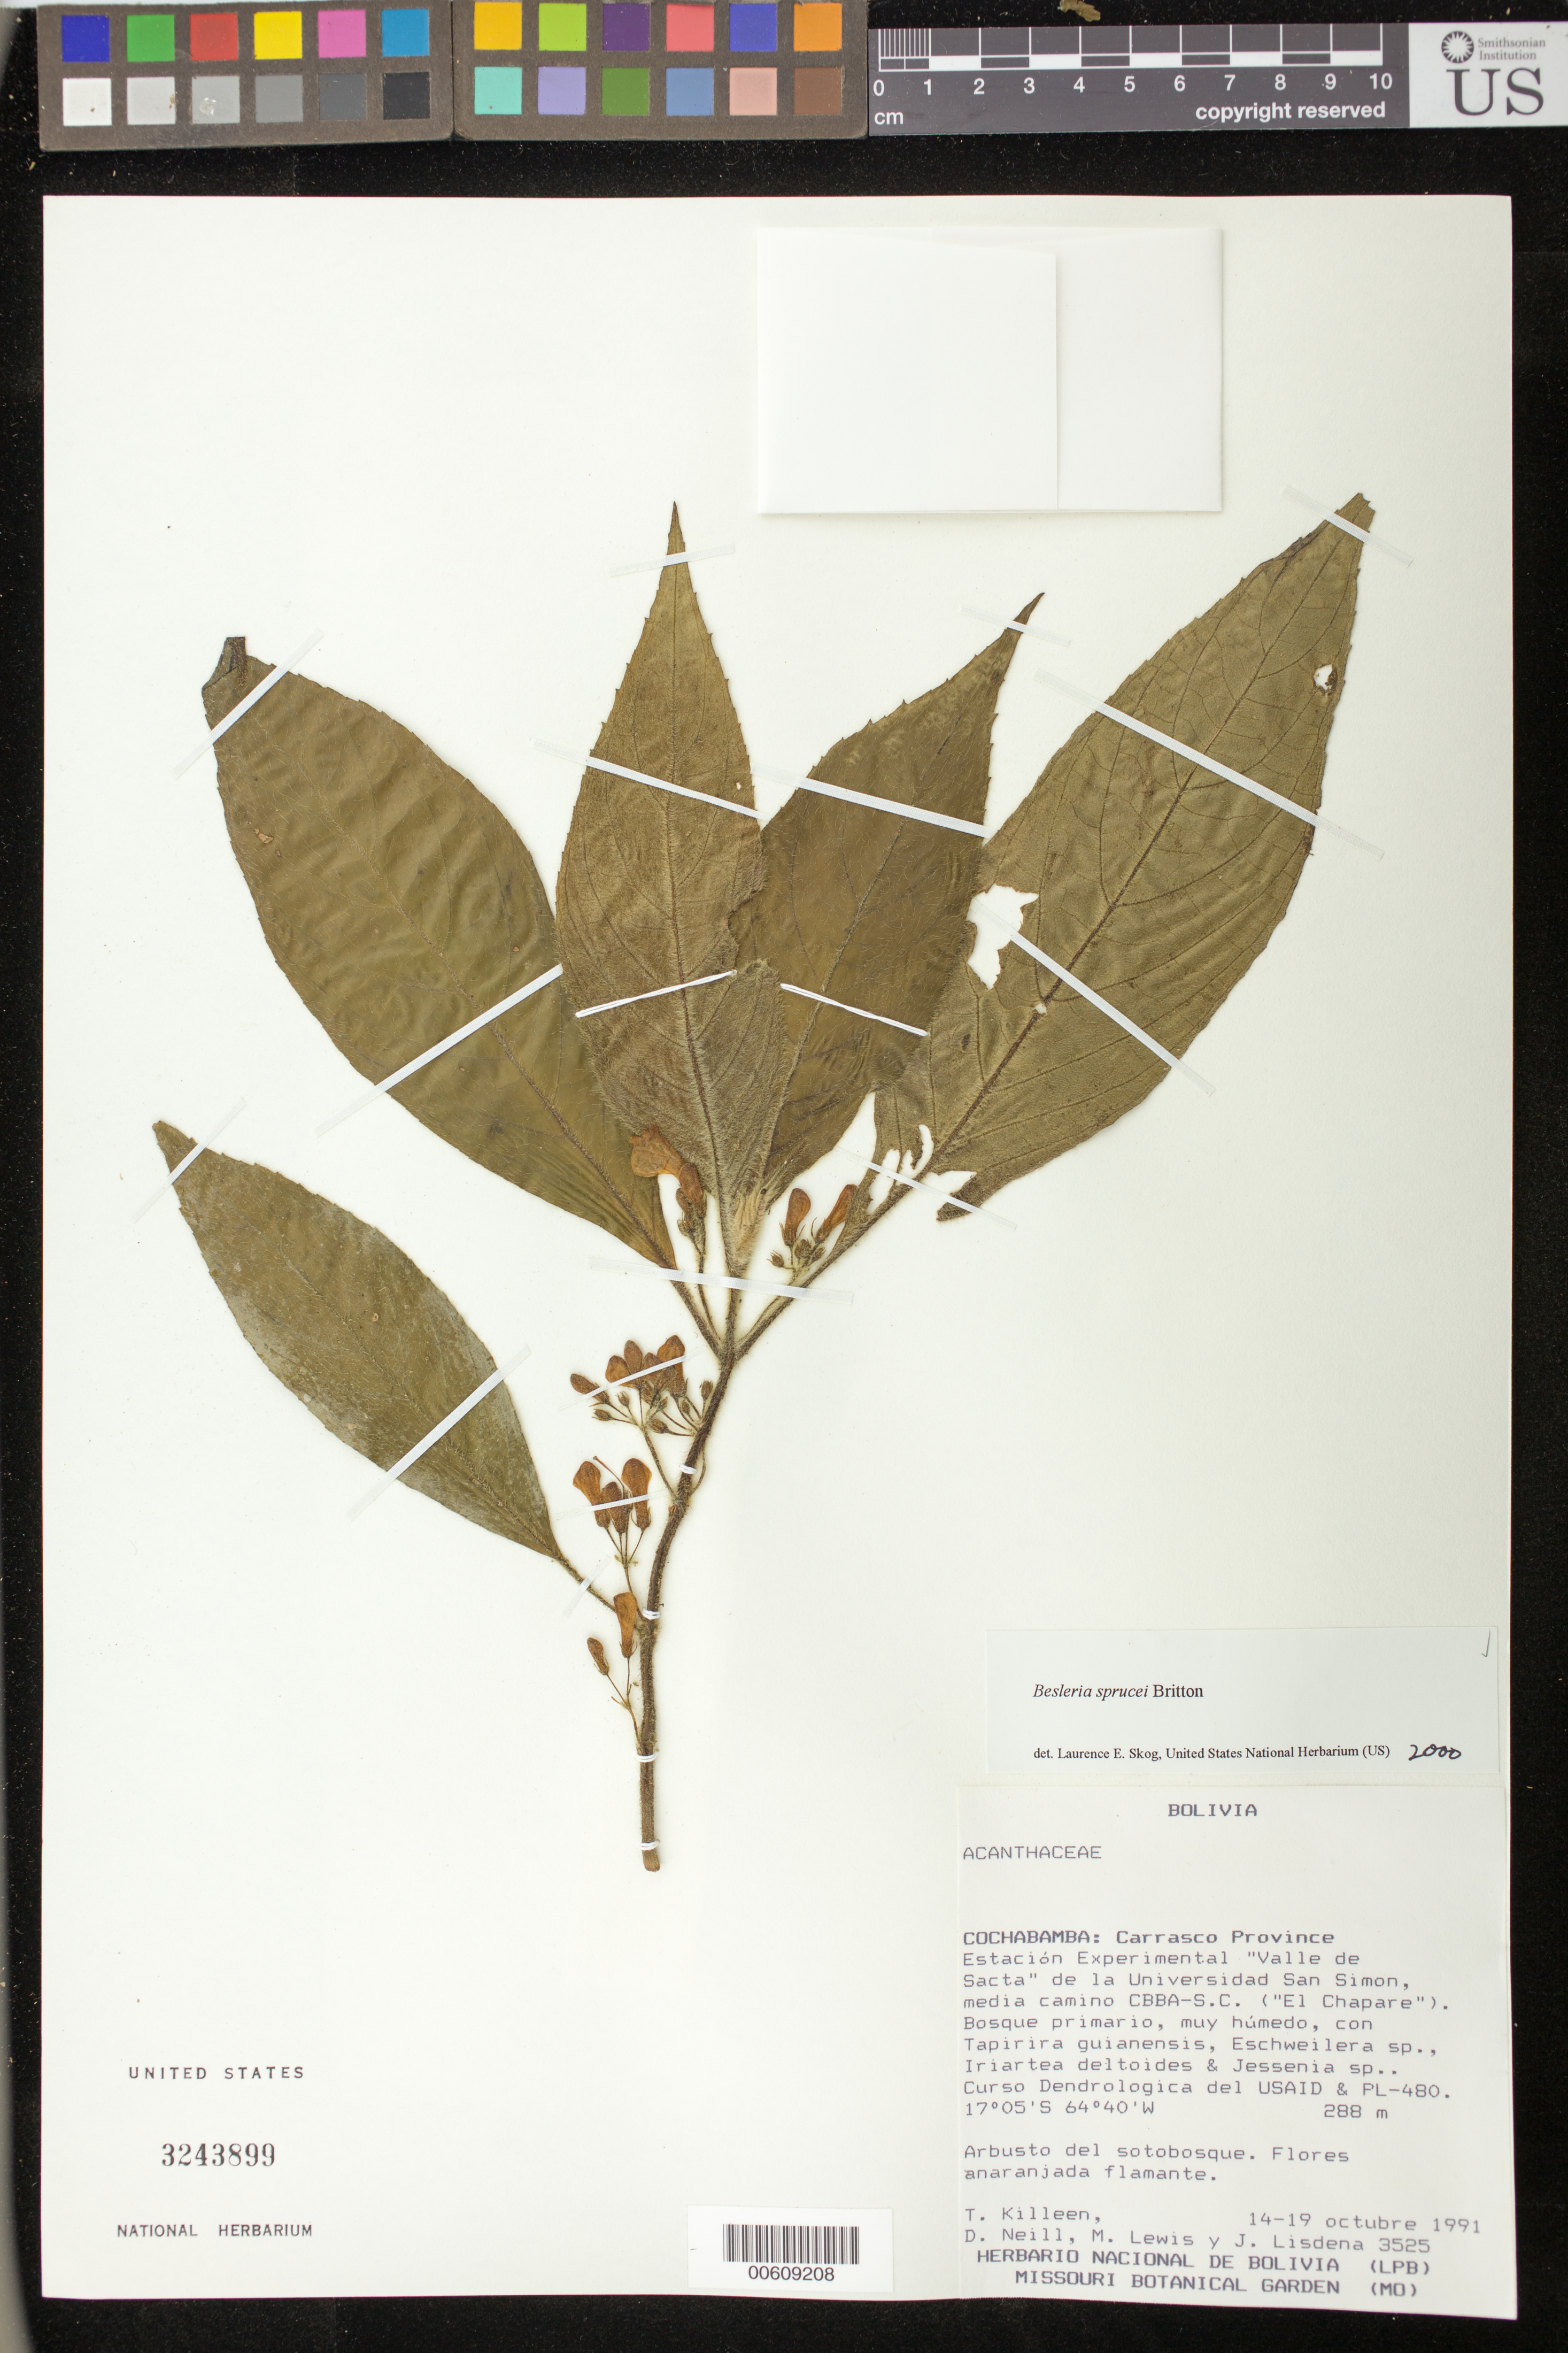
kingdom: Plantae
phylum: Tracheophyta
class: Magnoliopsida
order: Lamiales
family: Gesneriaceae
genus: Besleria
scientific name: Besleria sprucei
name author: Britton ex Rusby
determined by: Skog, Laurence E.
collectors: T. Killeen, D. A. Neill, M. Lewis & J. Lisdena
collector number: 3525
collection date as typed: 14-19 Oct 1991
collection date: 1991-10-14/1991-10-19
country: Bolivia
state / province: Cochabamba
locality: Prov. Carrasco; Estación Experimental "Valle de Sacta" de la universidad San Simon, media camino CBBA-S.C. ("El Chapare")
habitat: Bosque primario, muy húmedo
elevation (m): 288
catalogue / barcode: US 3243899